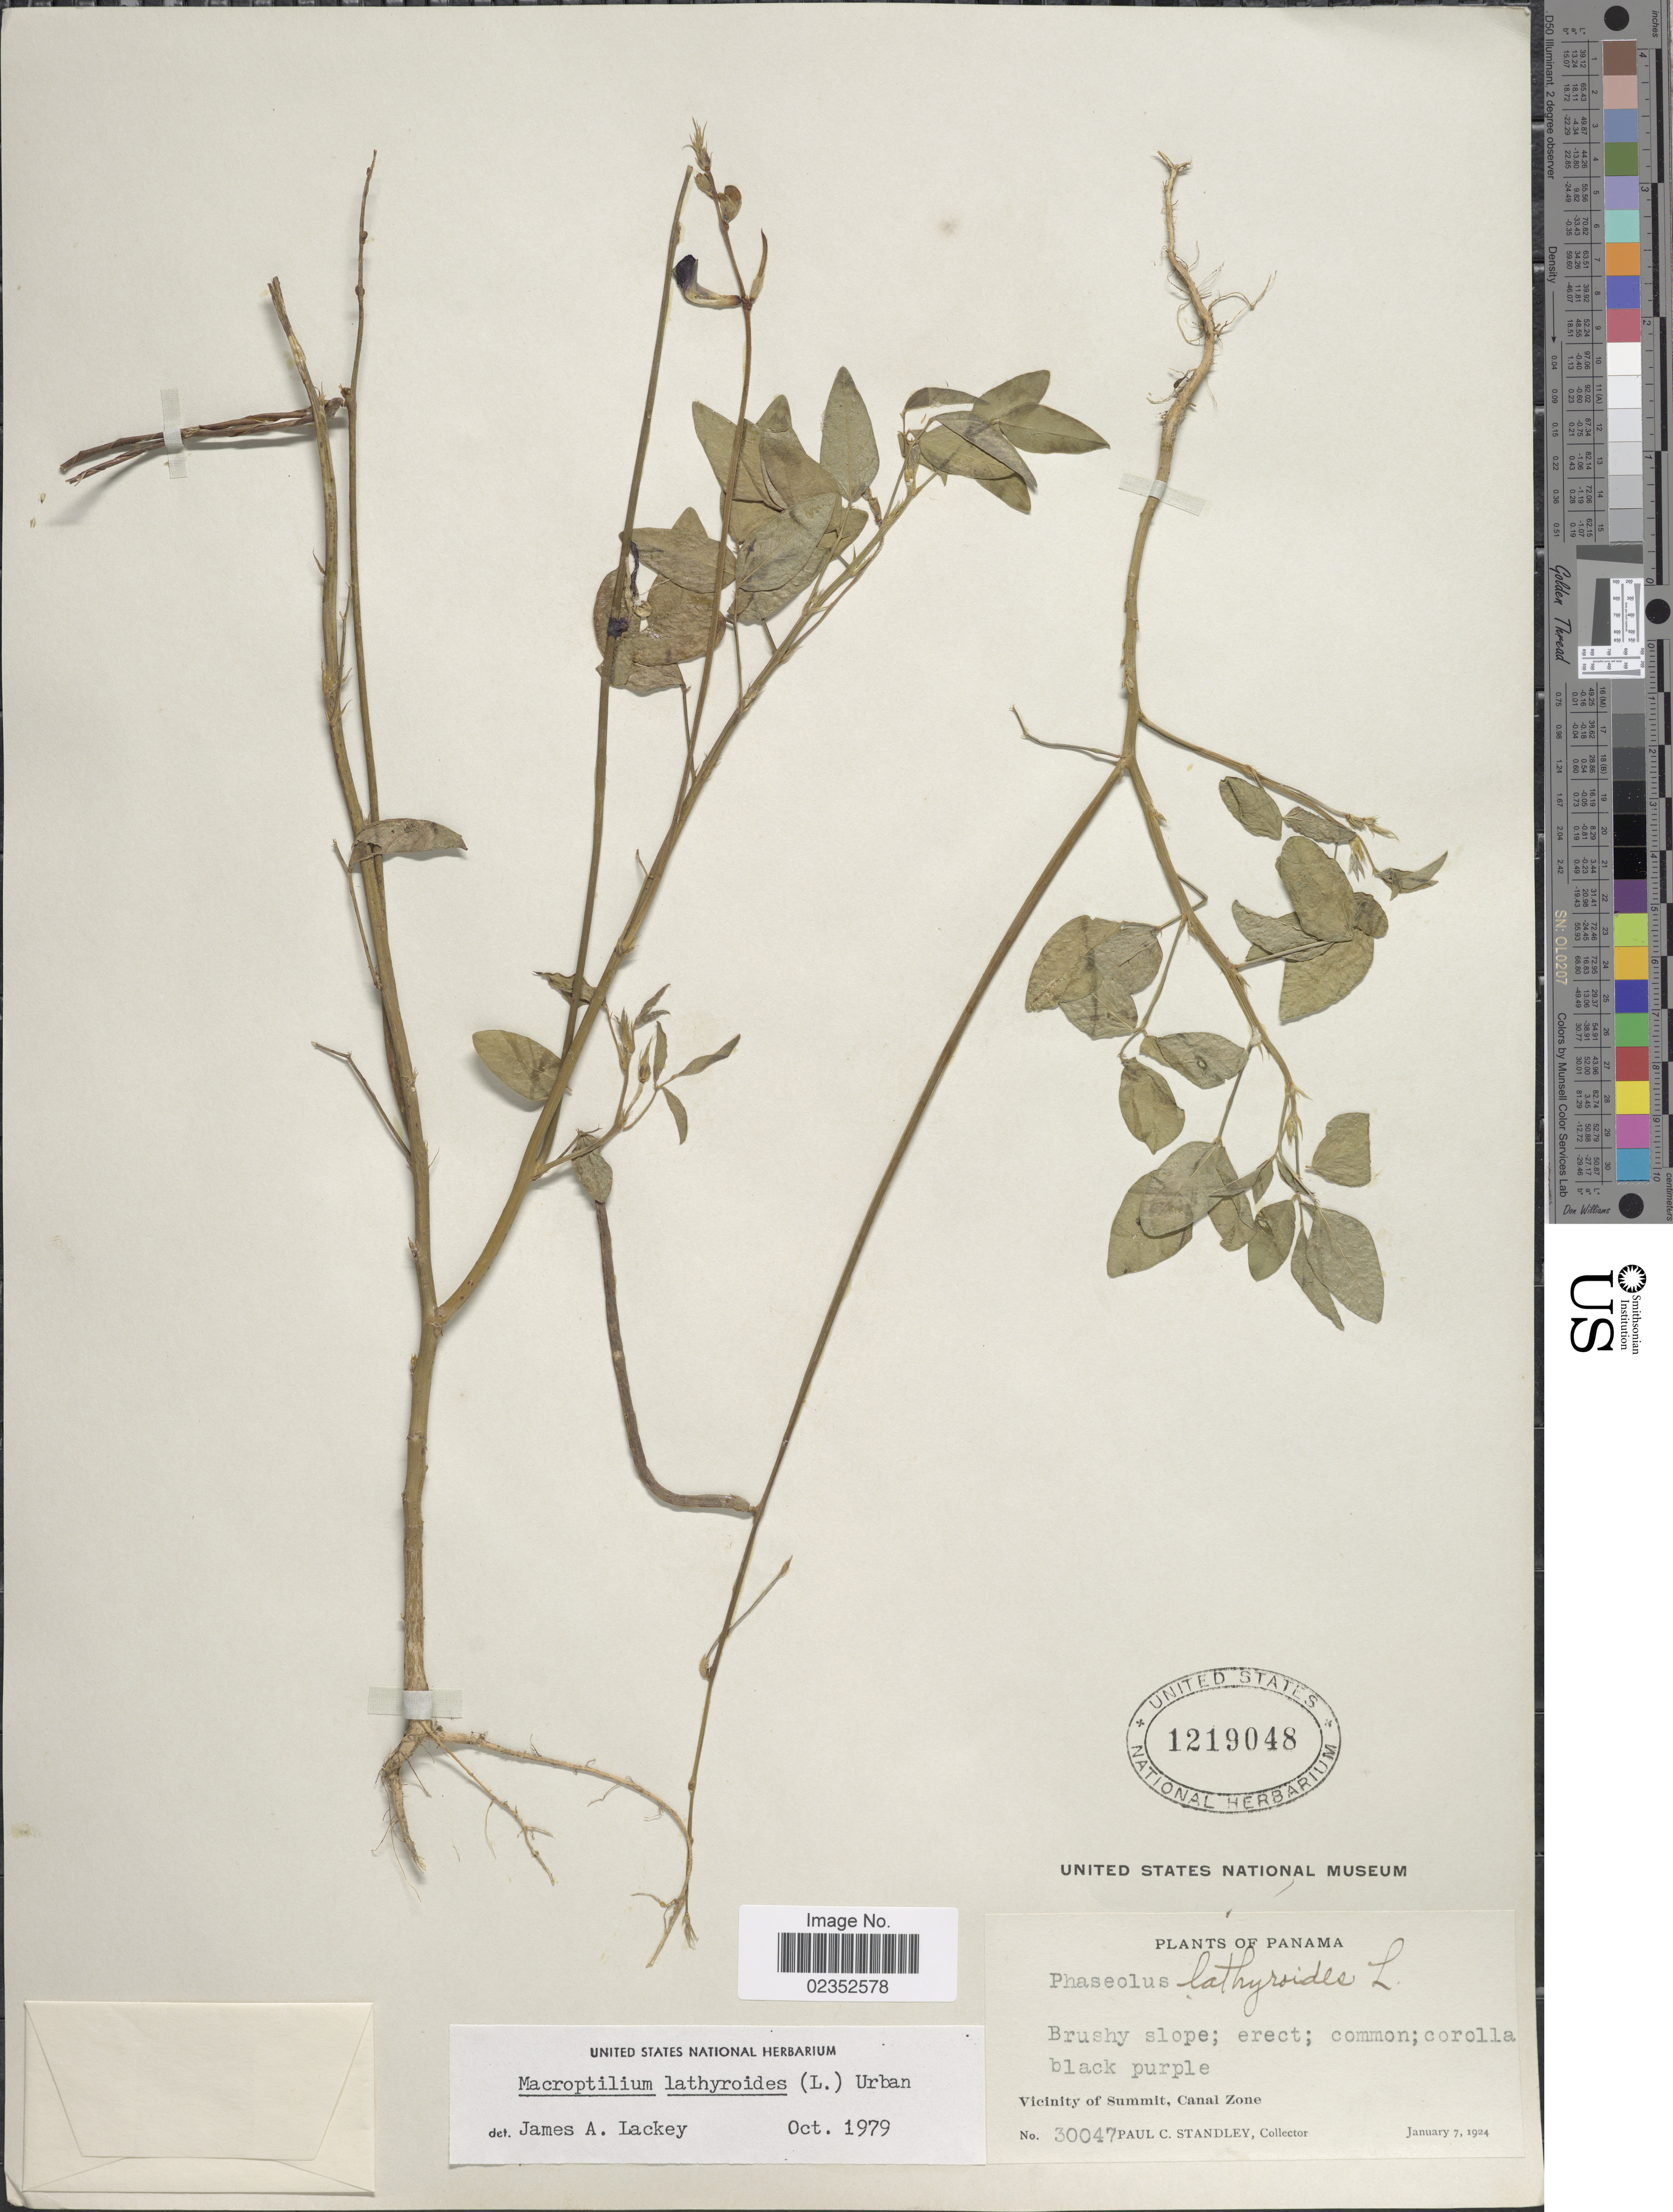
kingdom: Plantae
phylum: Tracheophyta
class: Magnoliopsida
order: Fabales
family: Fabaceae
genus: Macroptilium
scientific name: Macroptilium lathyroides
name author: (L.) Urb.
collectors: P. C. Standley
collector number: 30047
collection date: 1924-01-07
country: Panama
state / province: Colón / Panamá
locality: Vicinity of Summit, Canal Zone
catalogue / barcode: US 1219048